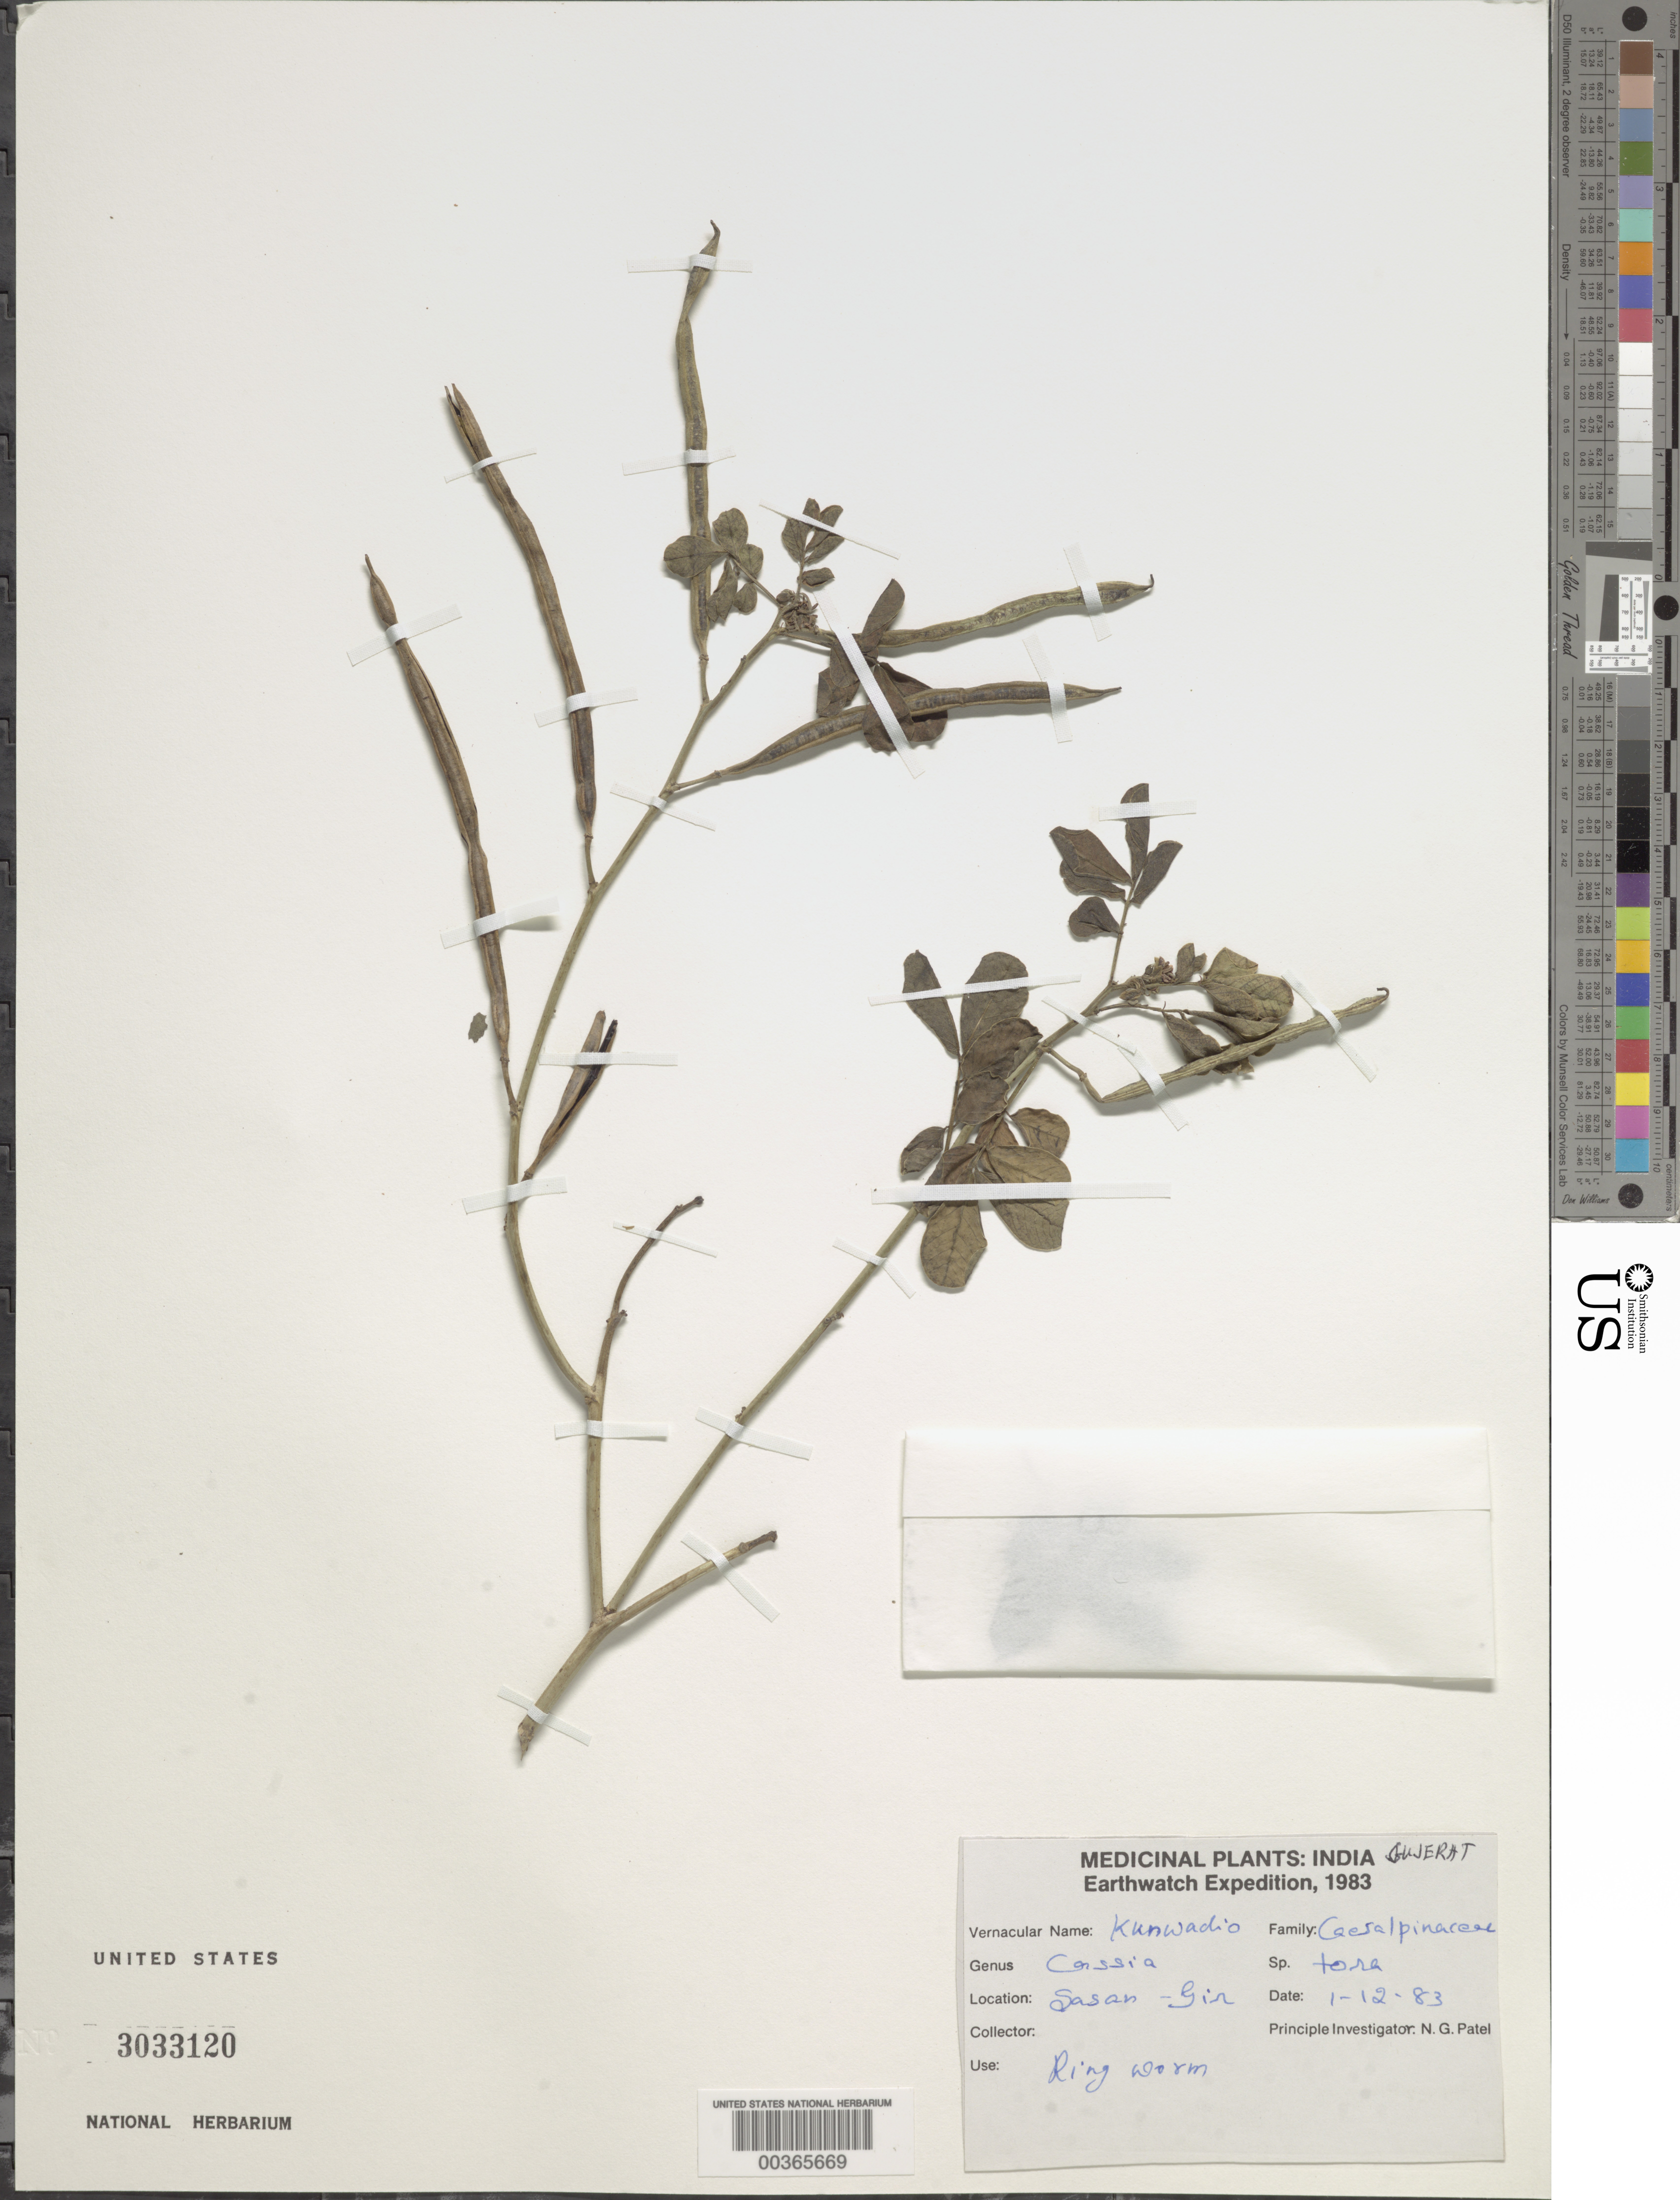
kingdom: Plantae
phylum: Tracheophyta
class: Magnoliopsida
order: Fabales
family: Fabaceae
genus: Senna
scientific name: Senna obtusifolia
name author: (L.) H.S. Irwin & Barneby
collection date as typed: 01 Dec 1983 or 12 Jan 1983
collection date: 1983-01-12 or 1983-12-01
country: India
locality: Gujerat region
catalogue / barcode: US 3033120